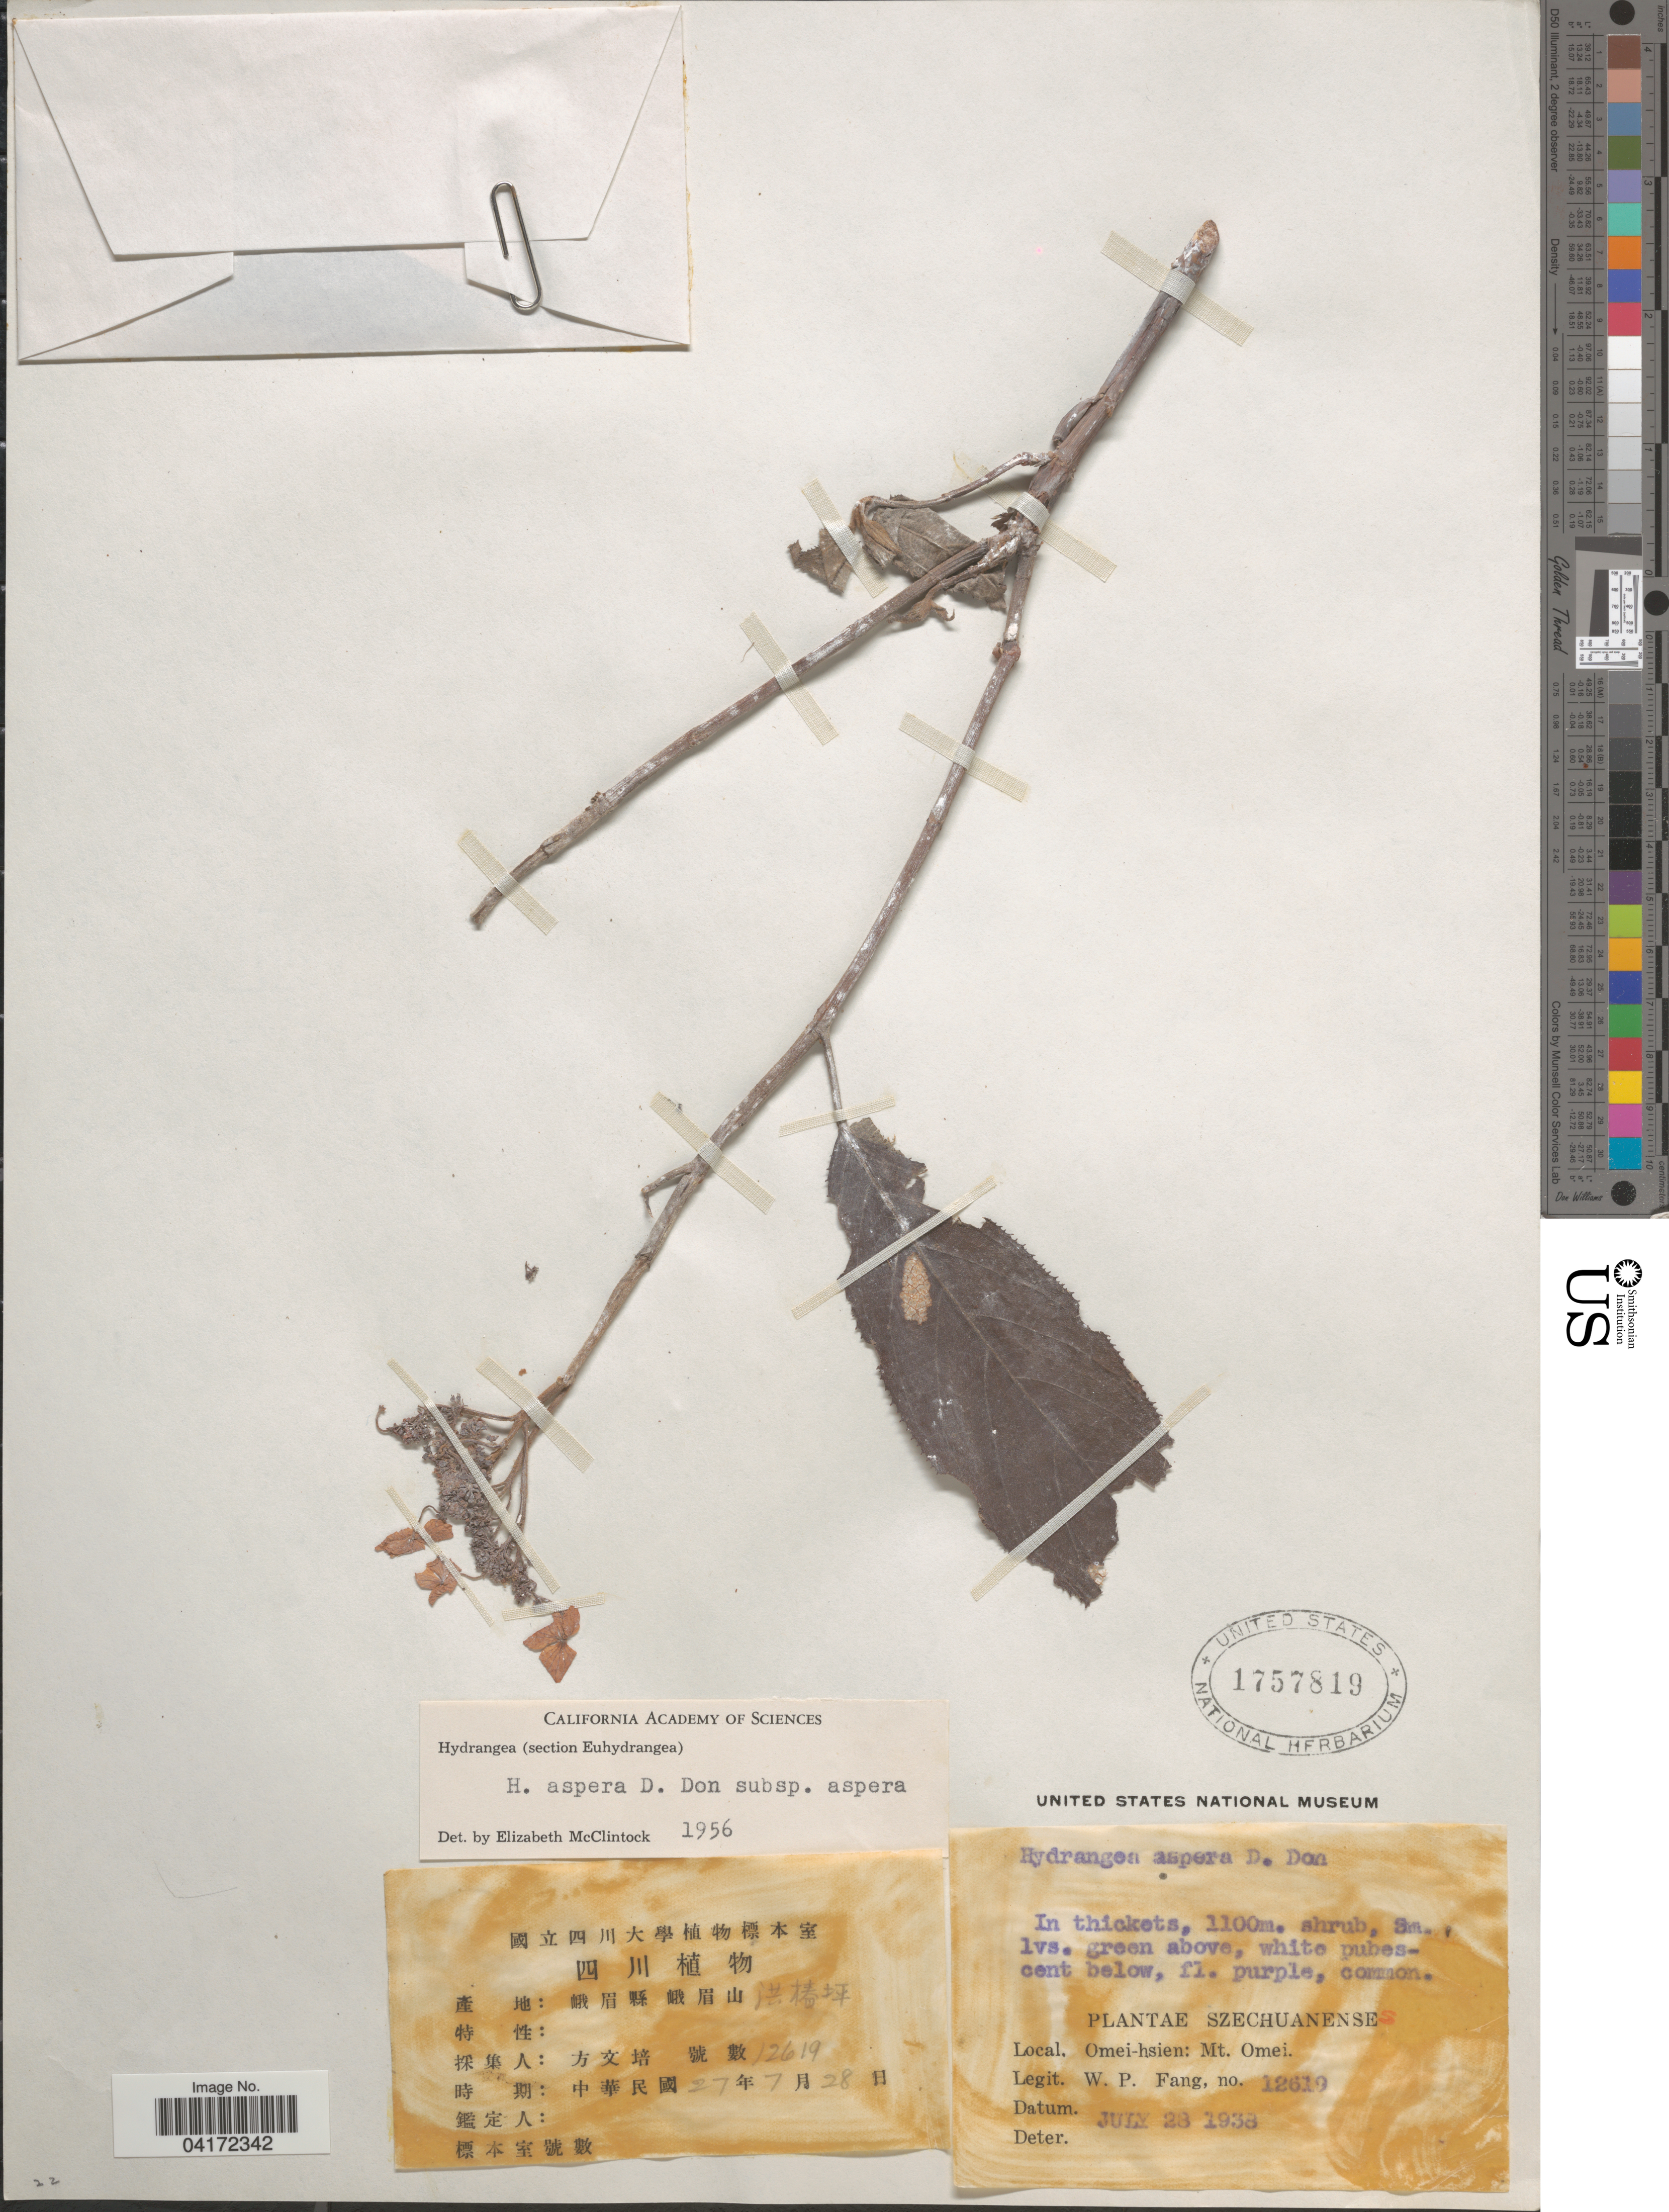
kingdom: Plantae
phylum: Tracheophyta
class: Magnoliopsida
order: Cornales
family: Hydrangeaceae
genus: Hydrangea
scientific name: Hydrangea aspera subsp. aspera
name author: Buch.-Ham. ex D. Don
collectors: W. P. Fang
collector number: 12619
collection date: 1938-07-28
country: China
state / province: Sichuan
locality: Szechuanenses. Omei-hsien; Mt. Omei.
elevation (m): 1100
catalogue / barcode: US 1757819